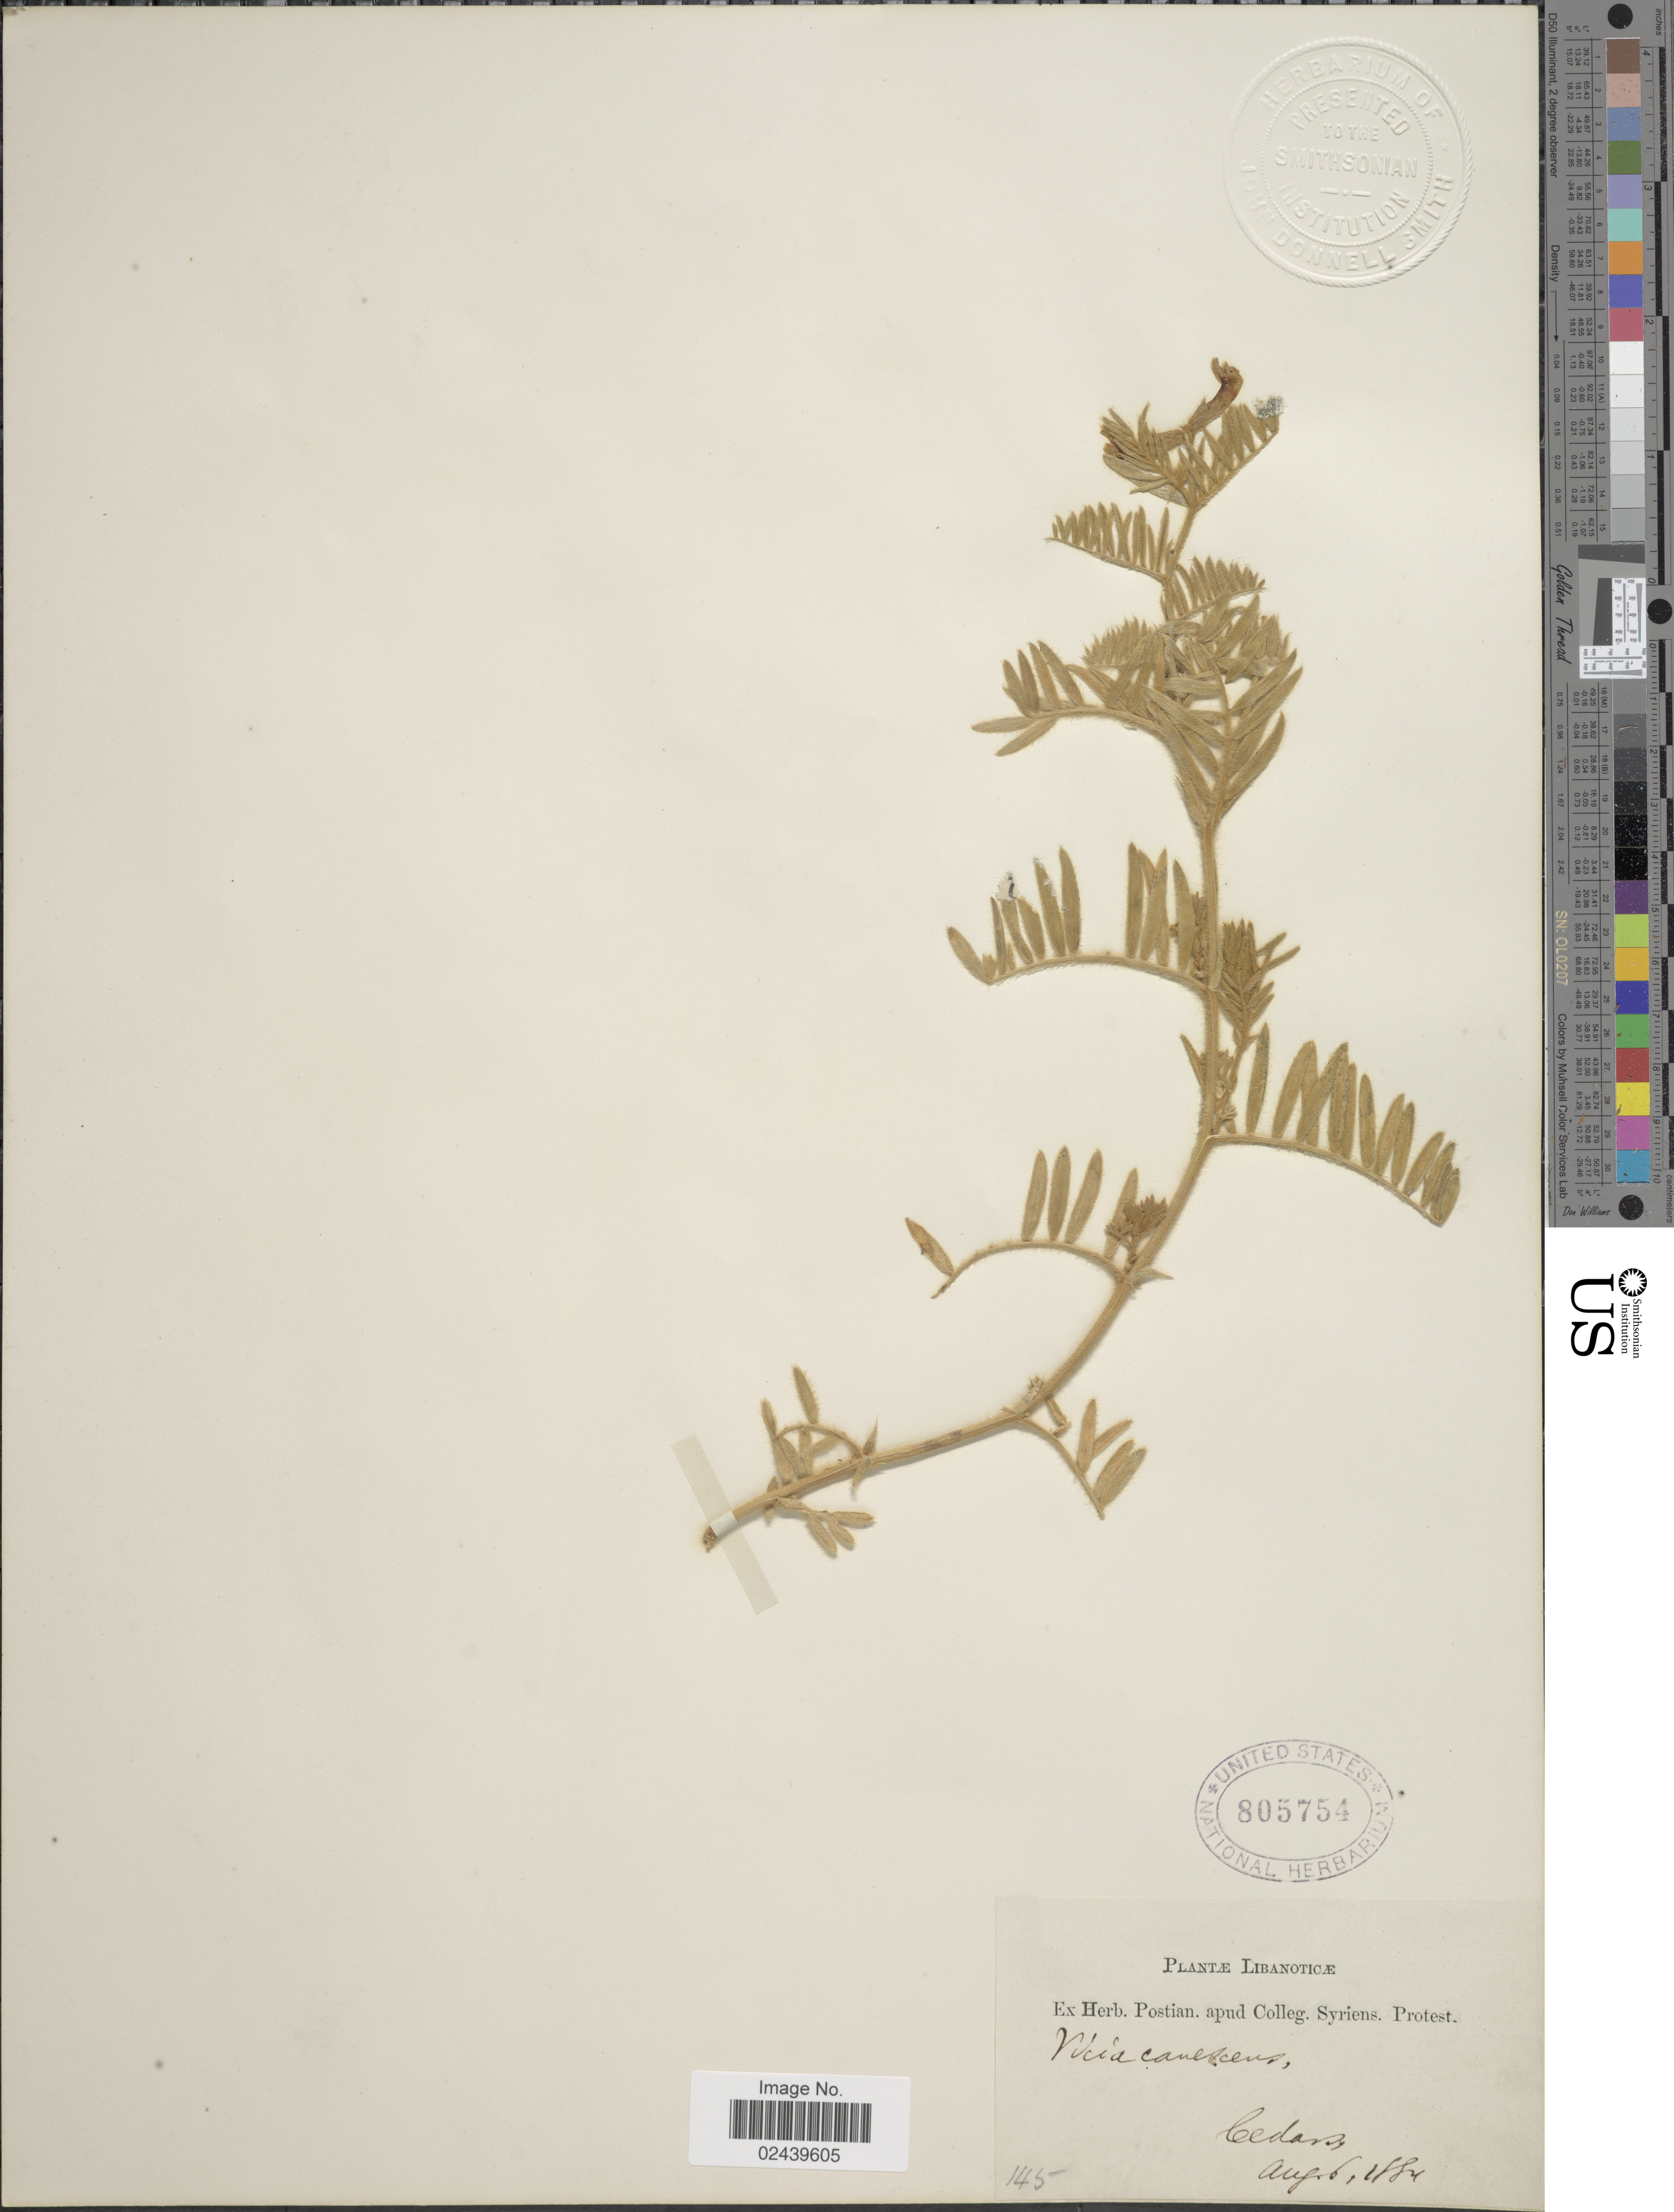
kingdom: Plantae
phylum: Tracheophyta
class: Magnoliopsida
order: Fabales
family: Fabaceae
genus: Vicia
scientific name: Vicia canescens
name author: Labill.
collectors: ex herb. Postian. apud Colleg. Syriens. Protest. USE "Fannie P. A. Shepard" (10308853) AS PRIMARY COLLECTOR INSTEAD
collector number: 145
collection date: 1884-08-06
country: Lebanon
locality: Libanoticae. Cedars [interpreted]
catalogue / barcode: US 805754